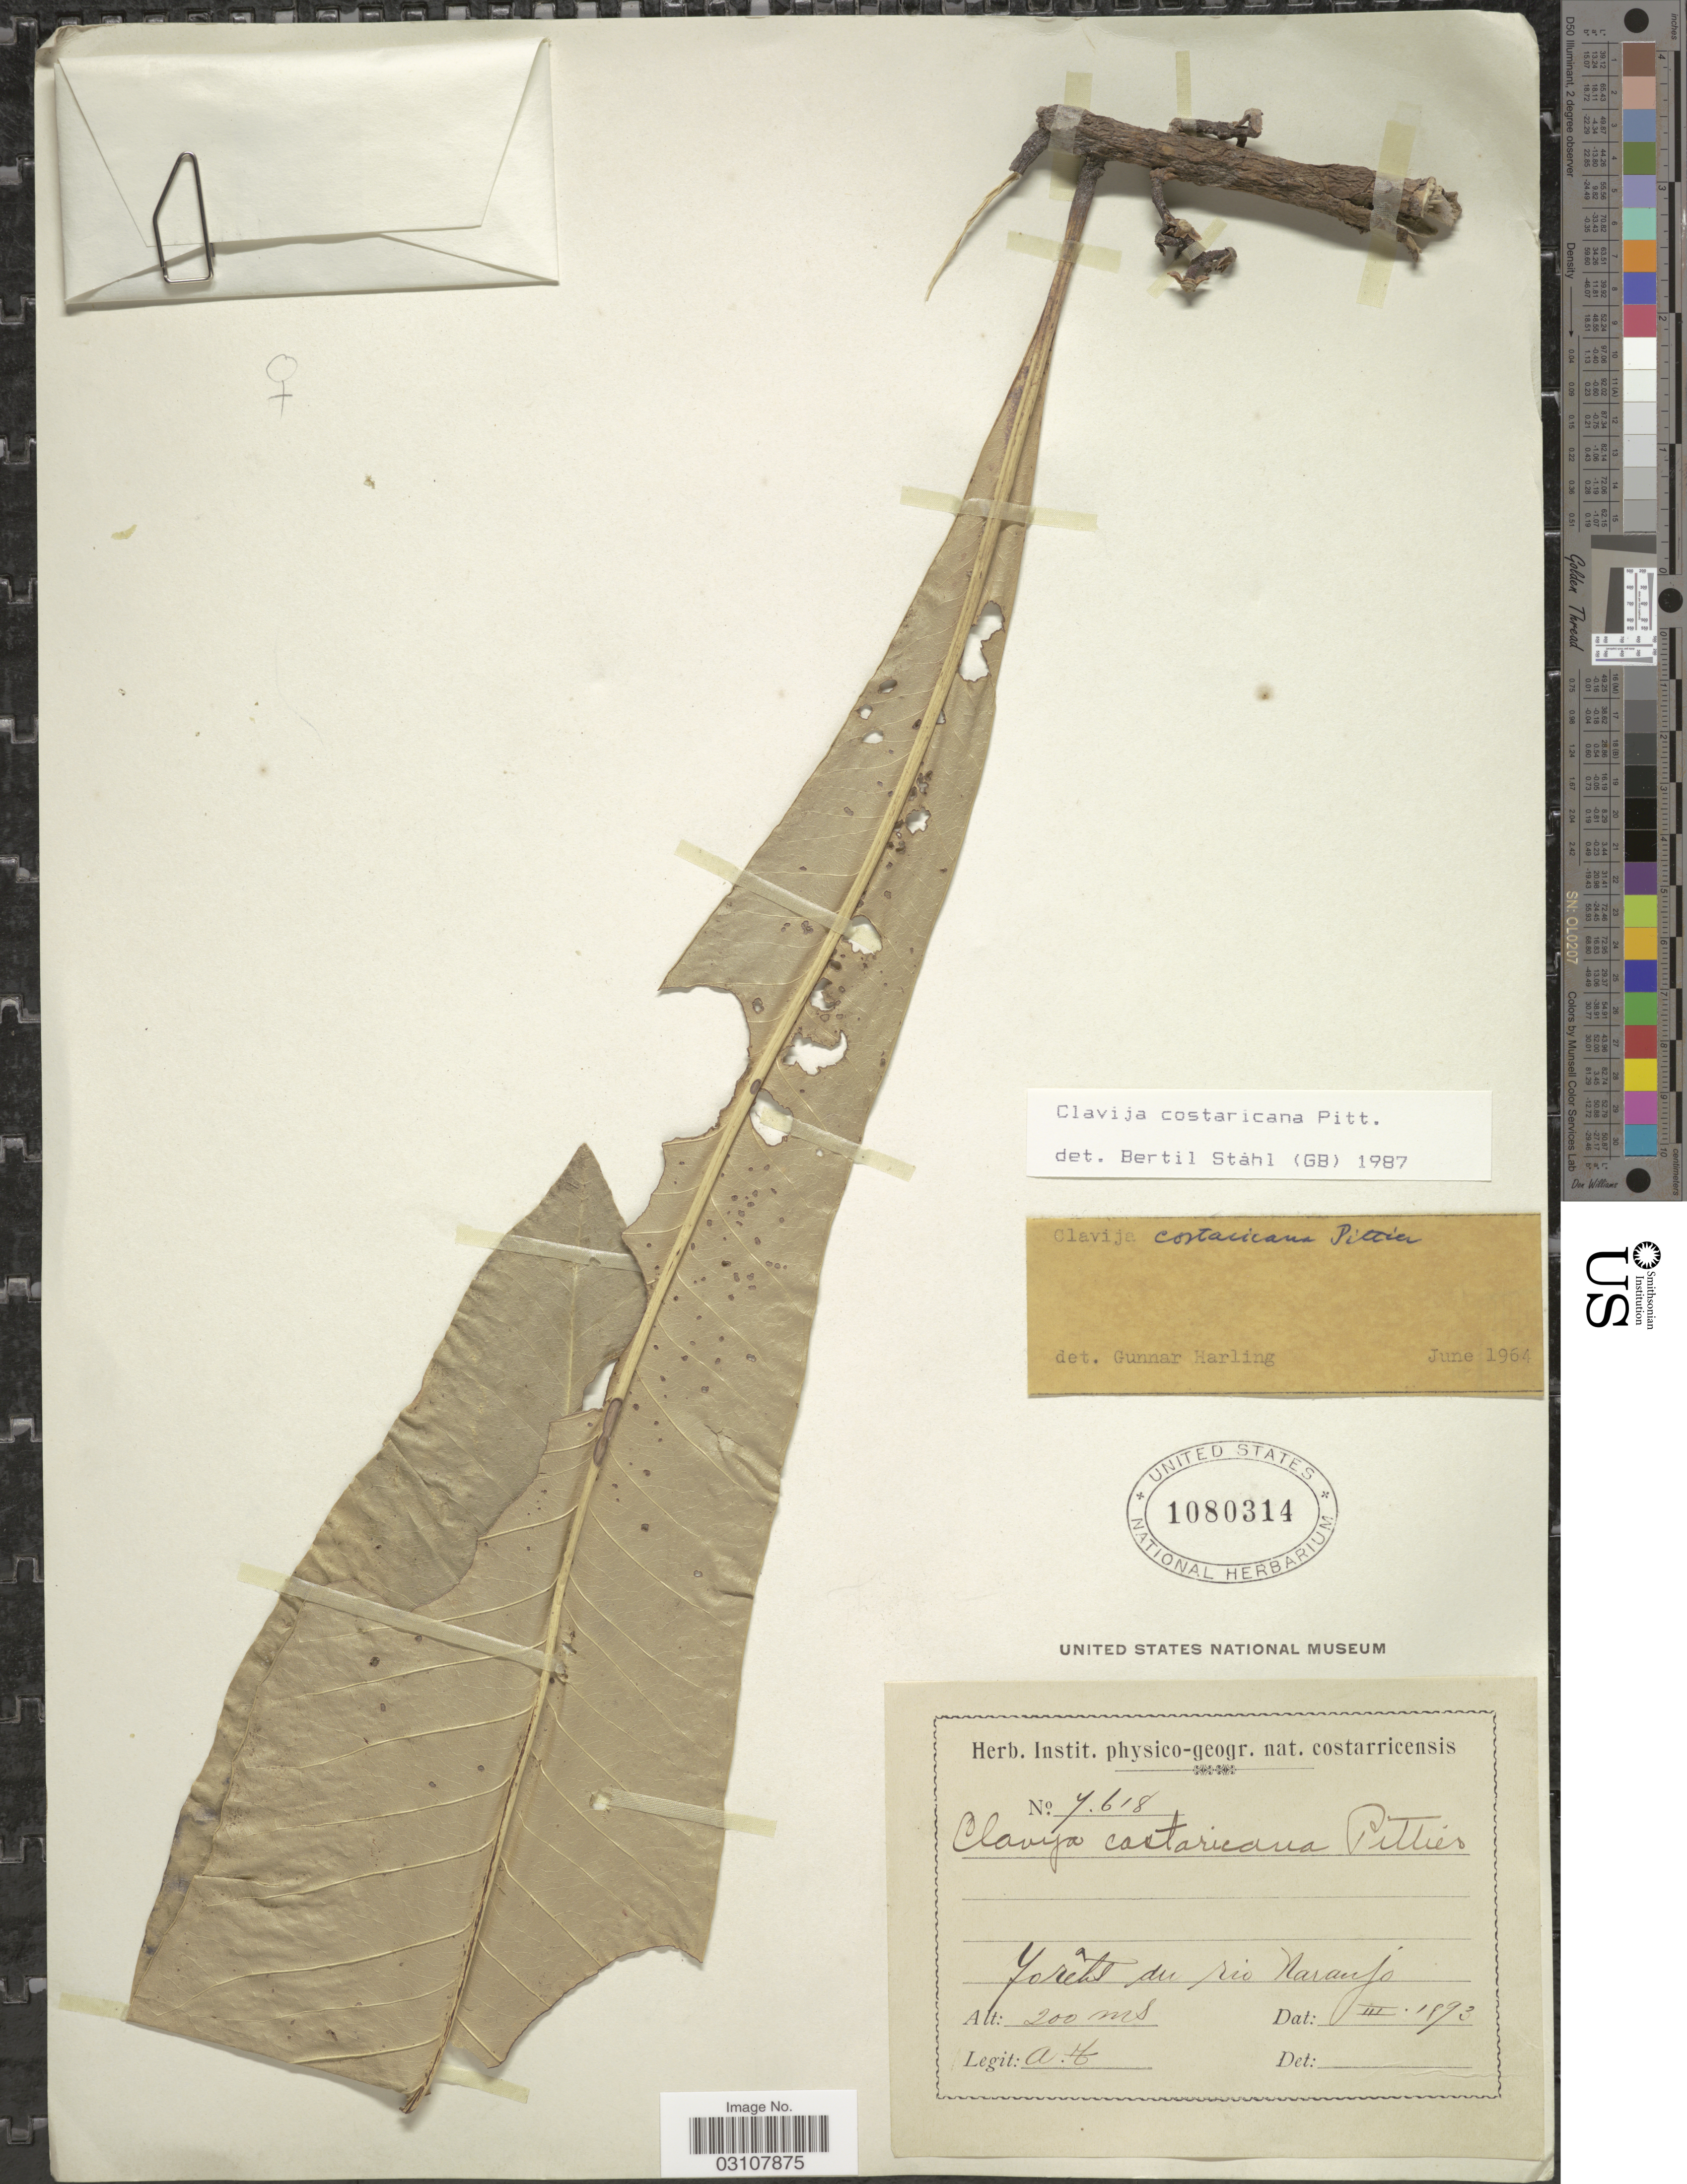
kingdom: Plantae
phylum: Tracheophyta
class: Magnoliopsida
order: Ericales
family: Primulaceae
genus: Clavija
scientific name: Clavija costaricana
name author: Pittier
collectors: A. T.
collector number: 7618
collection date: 1893-03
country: Costa Rica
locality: Forêts du rio Naranjo.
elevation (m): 200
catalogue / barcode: US 1080314